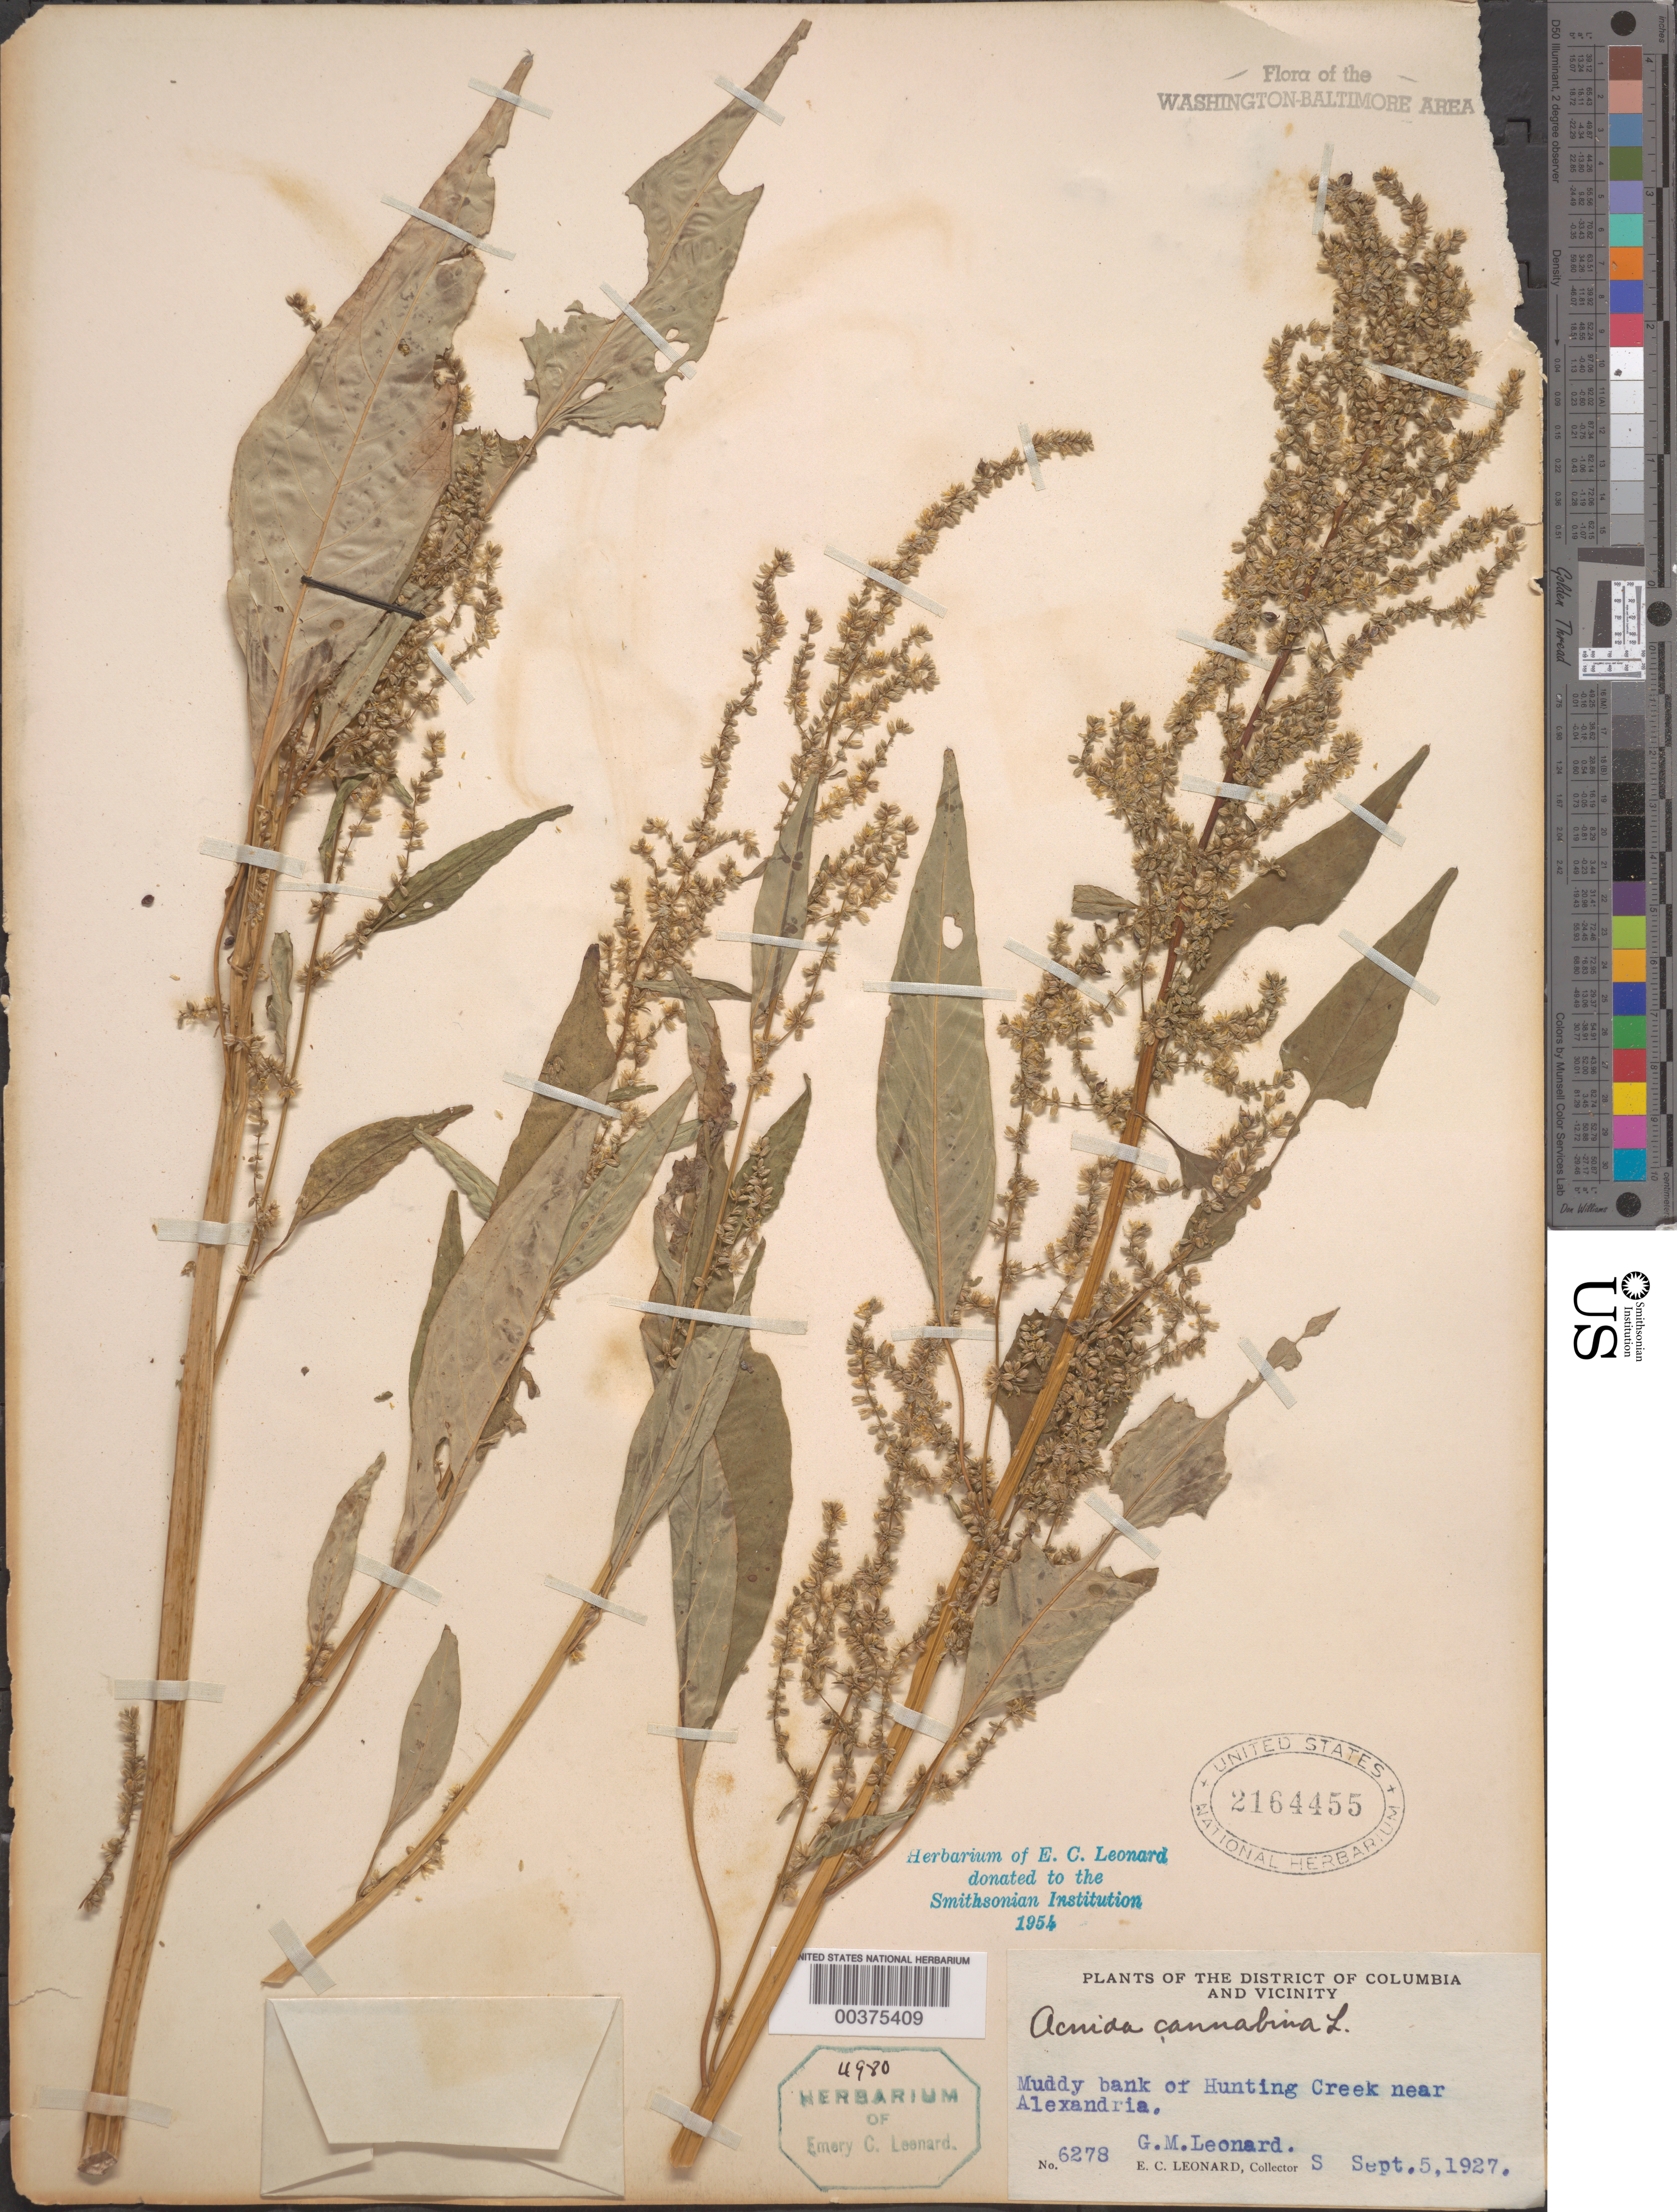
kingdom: Plantae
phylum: Tracheophyta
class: Magnoliopsida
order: Caryophyllales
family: Amaranthaceae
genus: Amaranthus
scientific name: Amaranthus cannabinus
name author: (L.) E.G. F. Sauer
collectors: E. C. Leonard & G. M. Leonard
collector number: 6278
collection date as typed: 05 Sep 1927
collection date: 1927-09-05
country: United States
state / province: Virginia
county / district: Fairfax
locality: Hunting Creek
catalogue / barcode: US 2164455